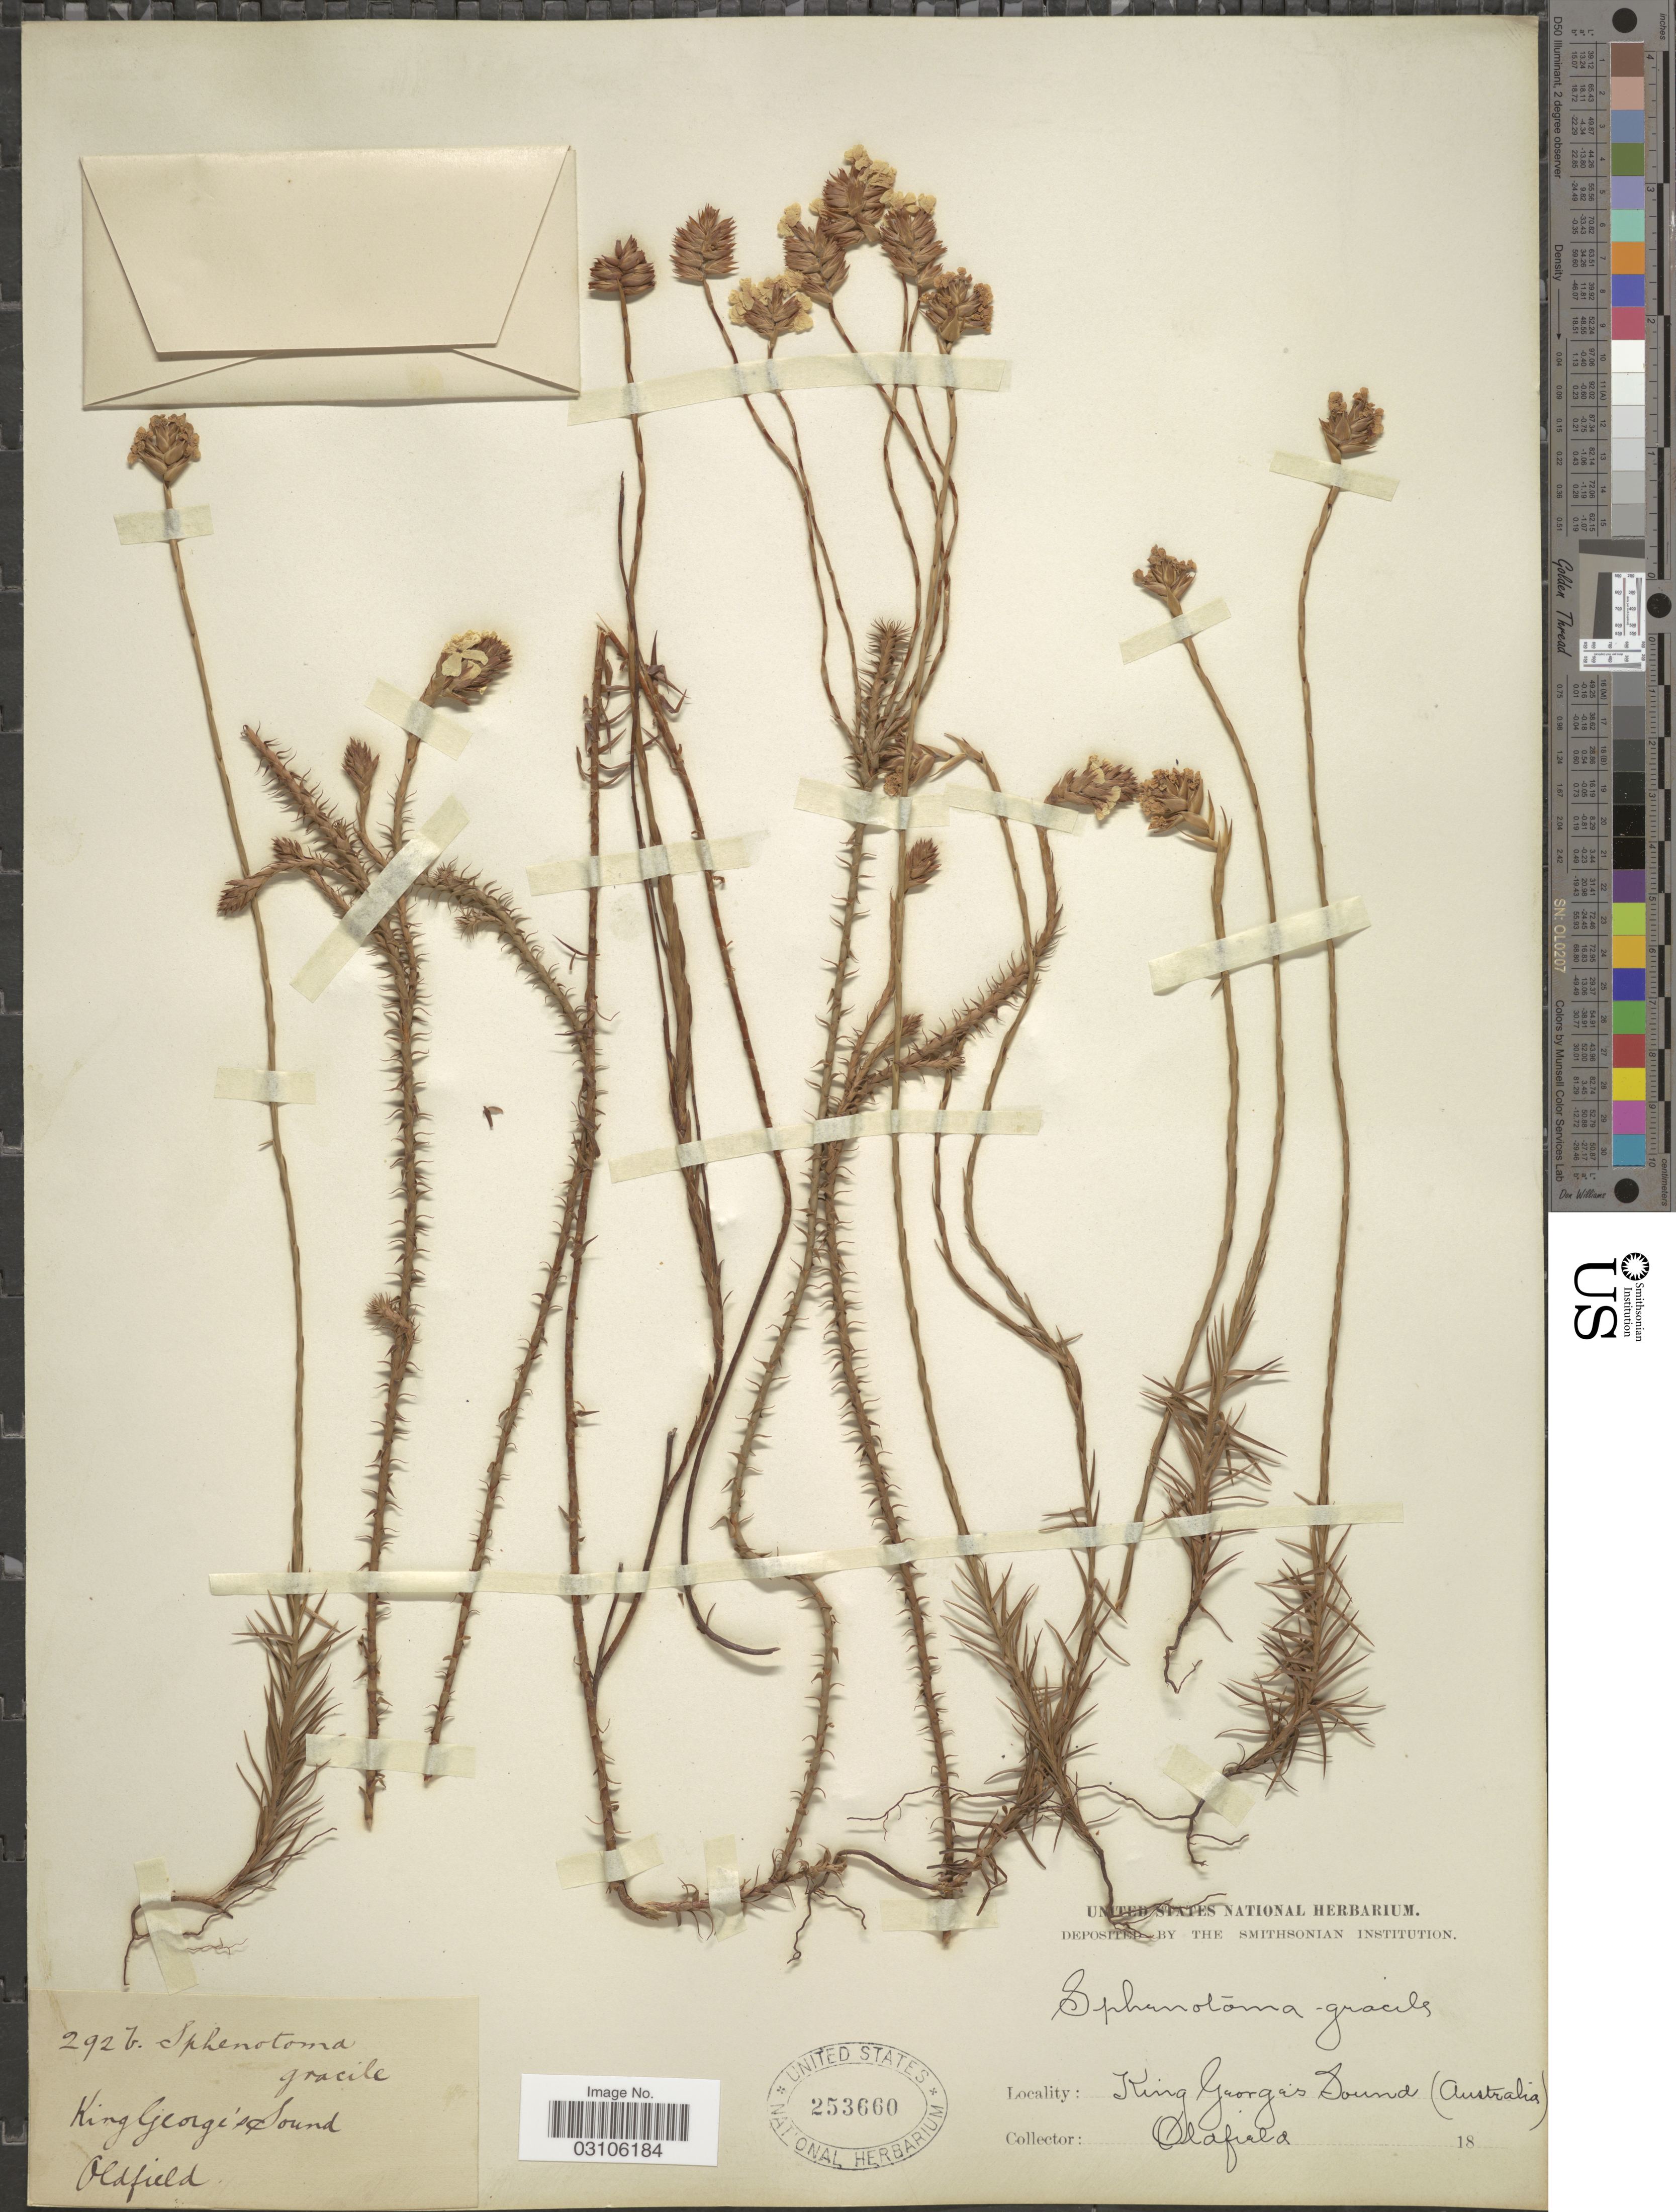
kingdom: Plantae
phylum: Tracheophyta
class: Magnoliopsida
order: Ericales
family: Ericaceae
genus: Sphenotoma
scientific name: Sphenotoma gracile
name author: Sweet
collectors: Oldfield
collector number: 292b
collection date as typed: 18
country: Australia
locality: King George's Sound.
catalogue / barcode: US 253660